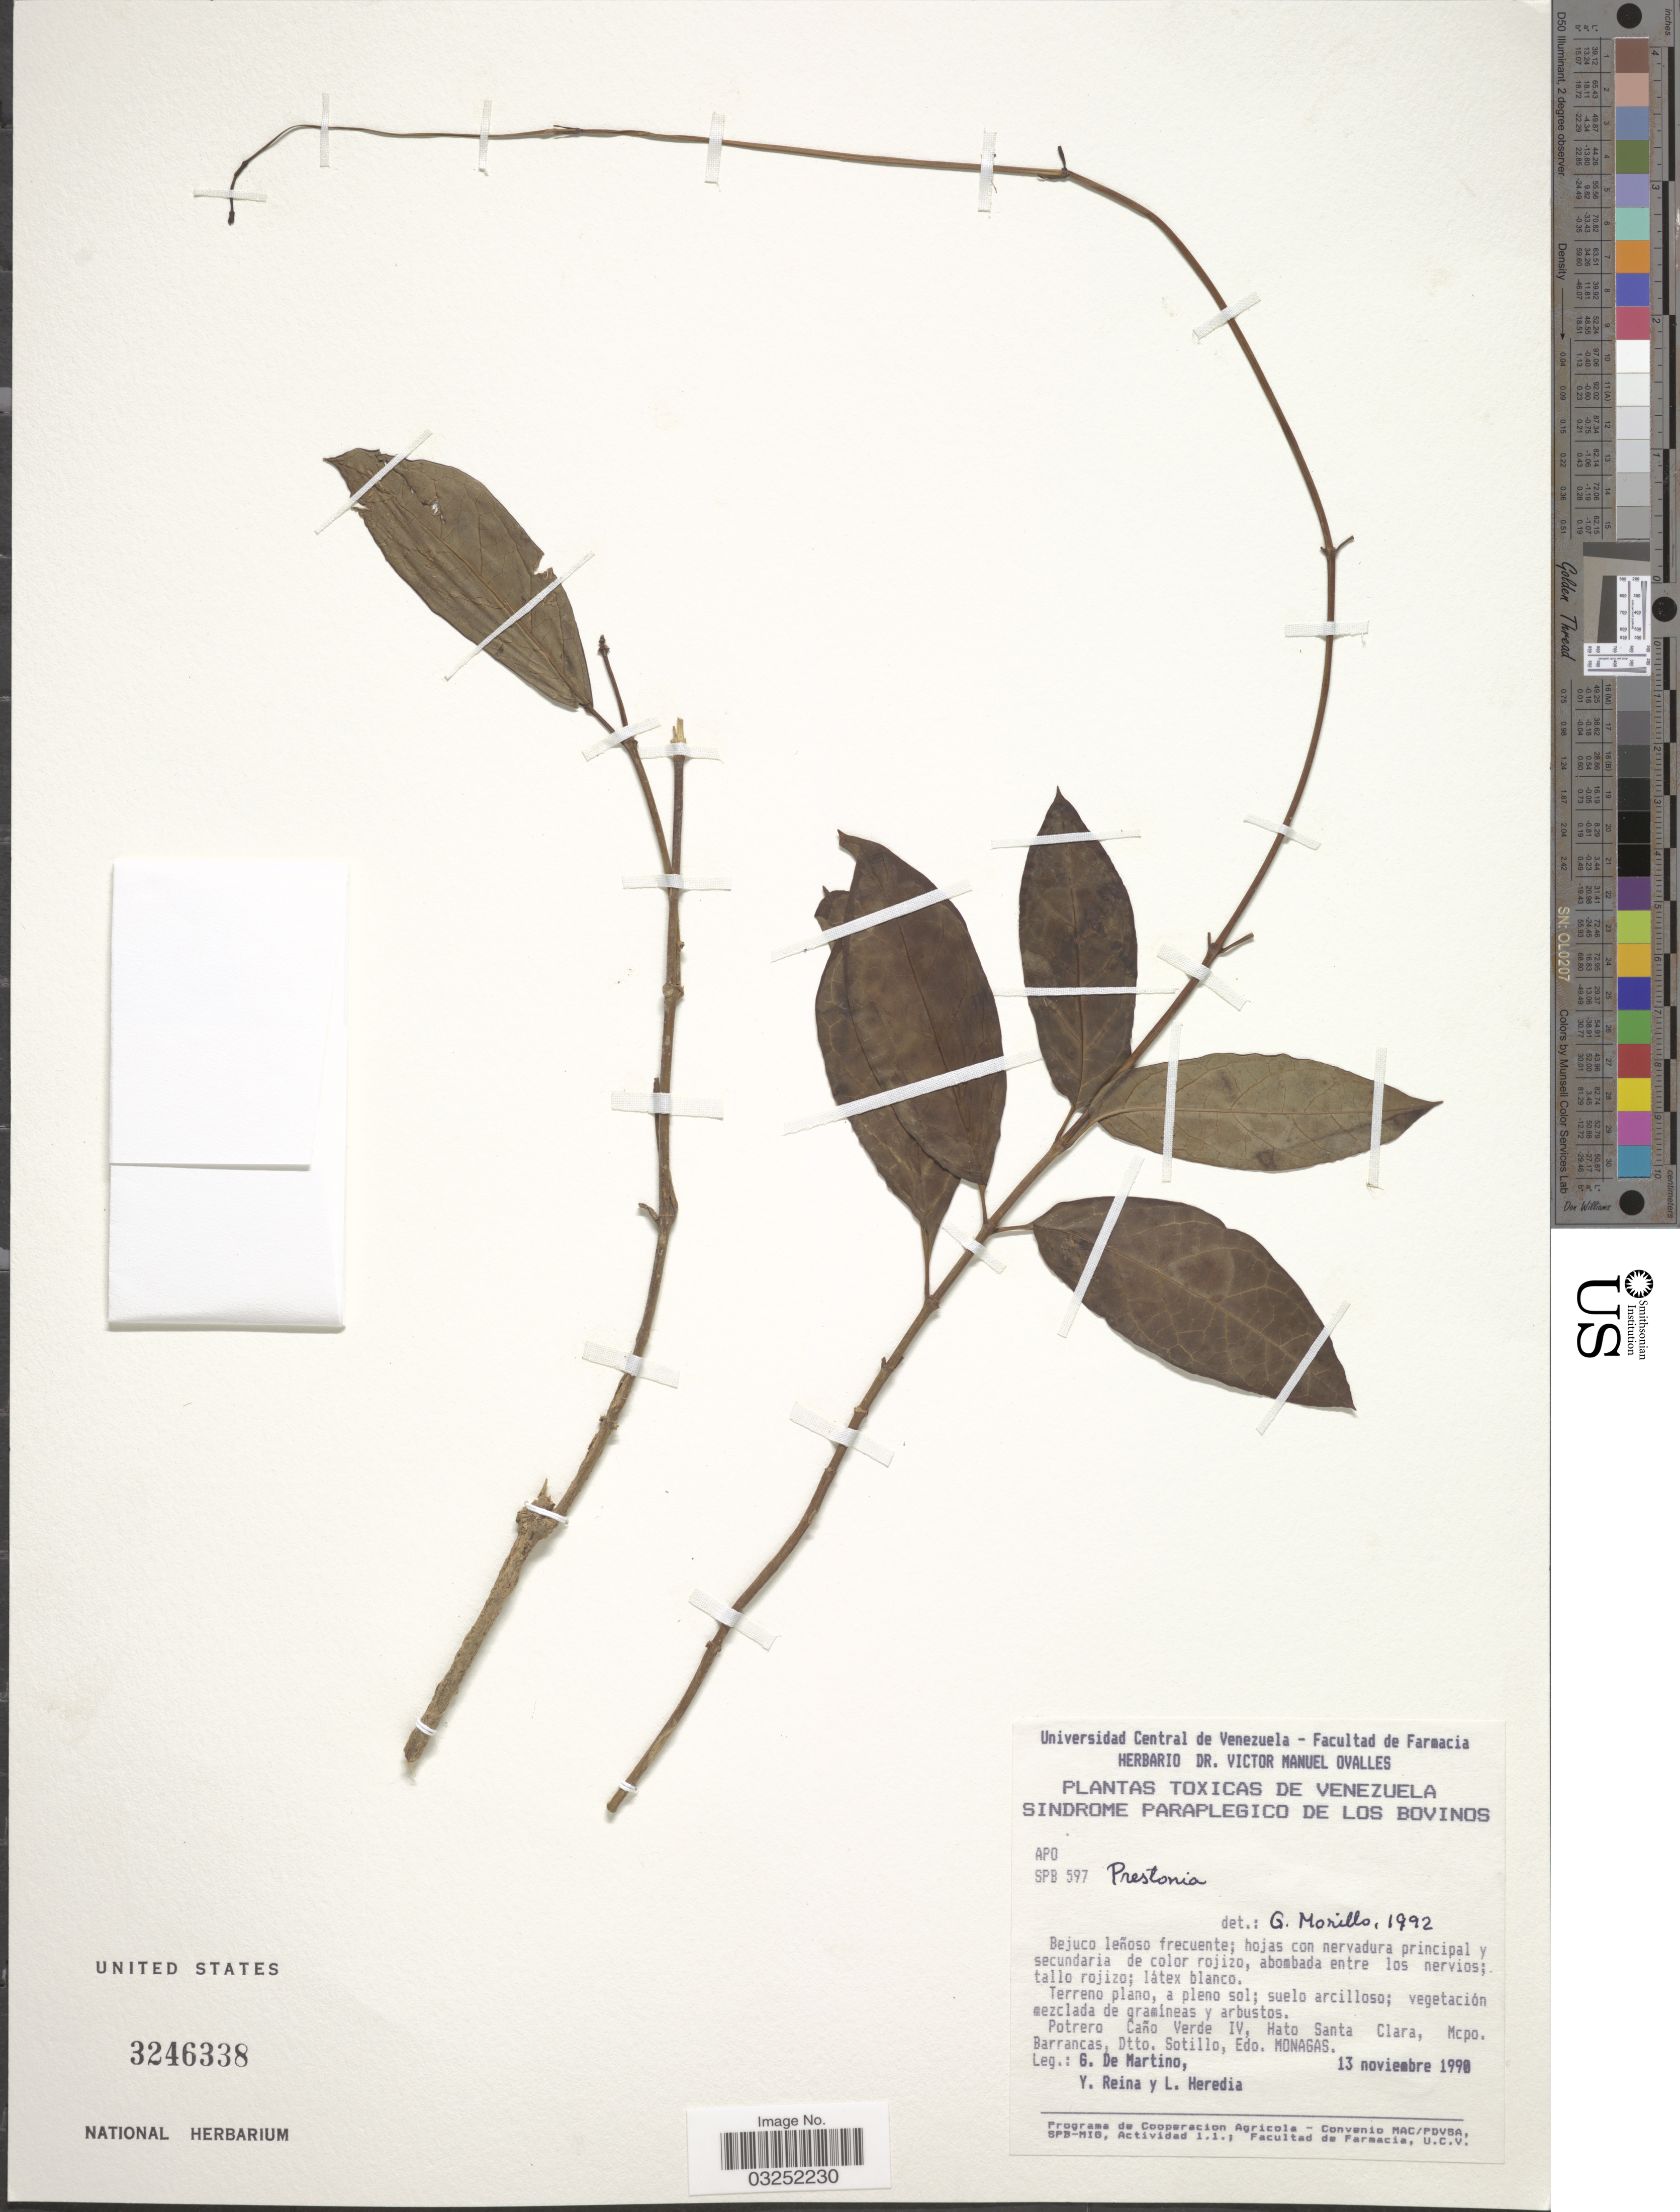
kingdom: Plantae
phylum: Tracheophyta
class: Magnoliopsida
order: Gentianales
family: Apocynaceae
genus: Prestonia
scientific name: Prestonia sp.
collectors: G. De Martino, Y. Reina & L. Heredia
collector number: SPB597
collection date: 1990-11-13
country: Venezuela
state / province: Monagas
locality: Potrero Caño Verde IV, Hato Santa Clara, Mcpo. Barrancas, Dtto. Sotillo, Edo. Monagas.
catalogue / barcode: US 3246338